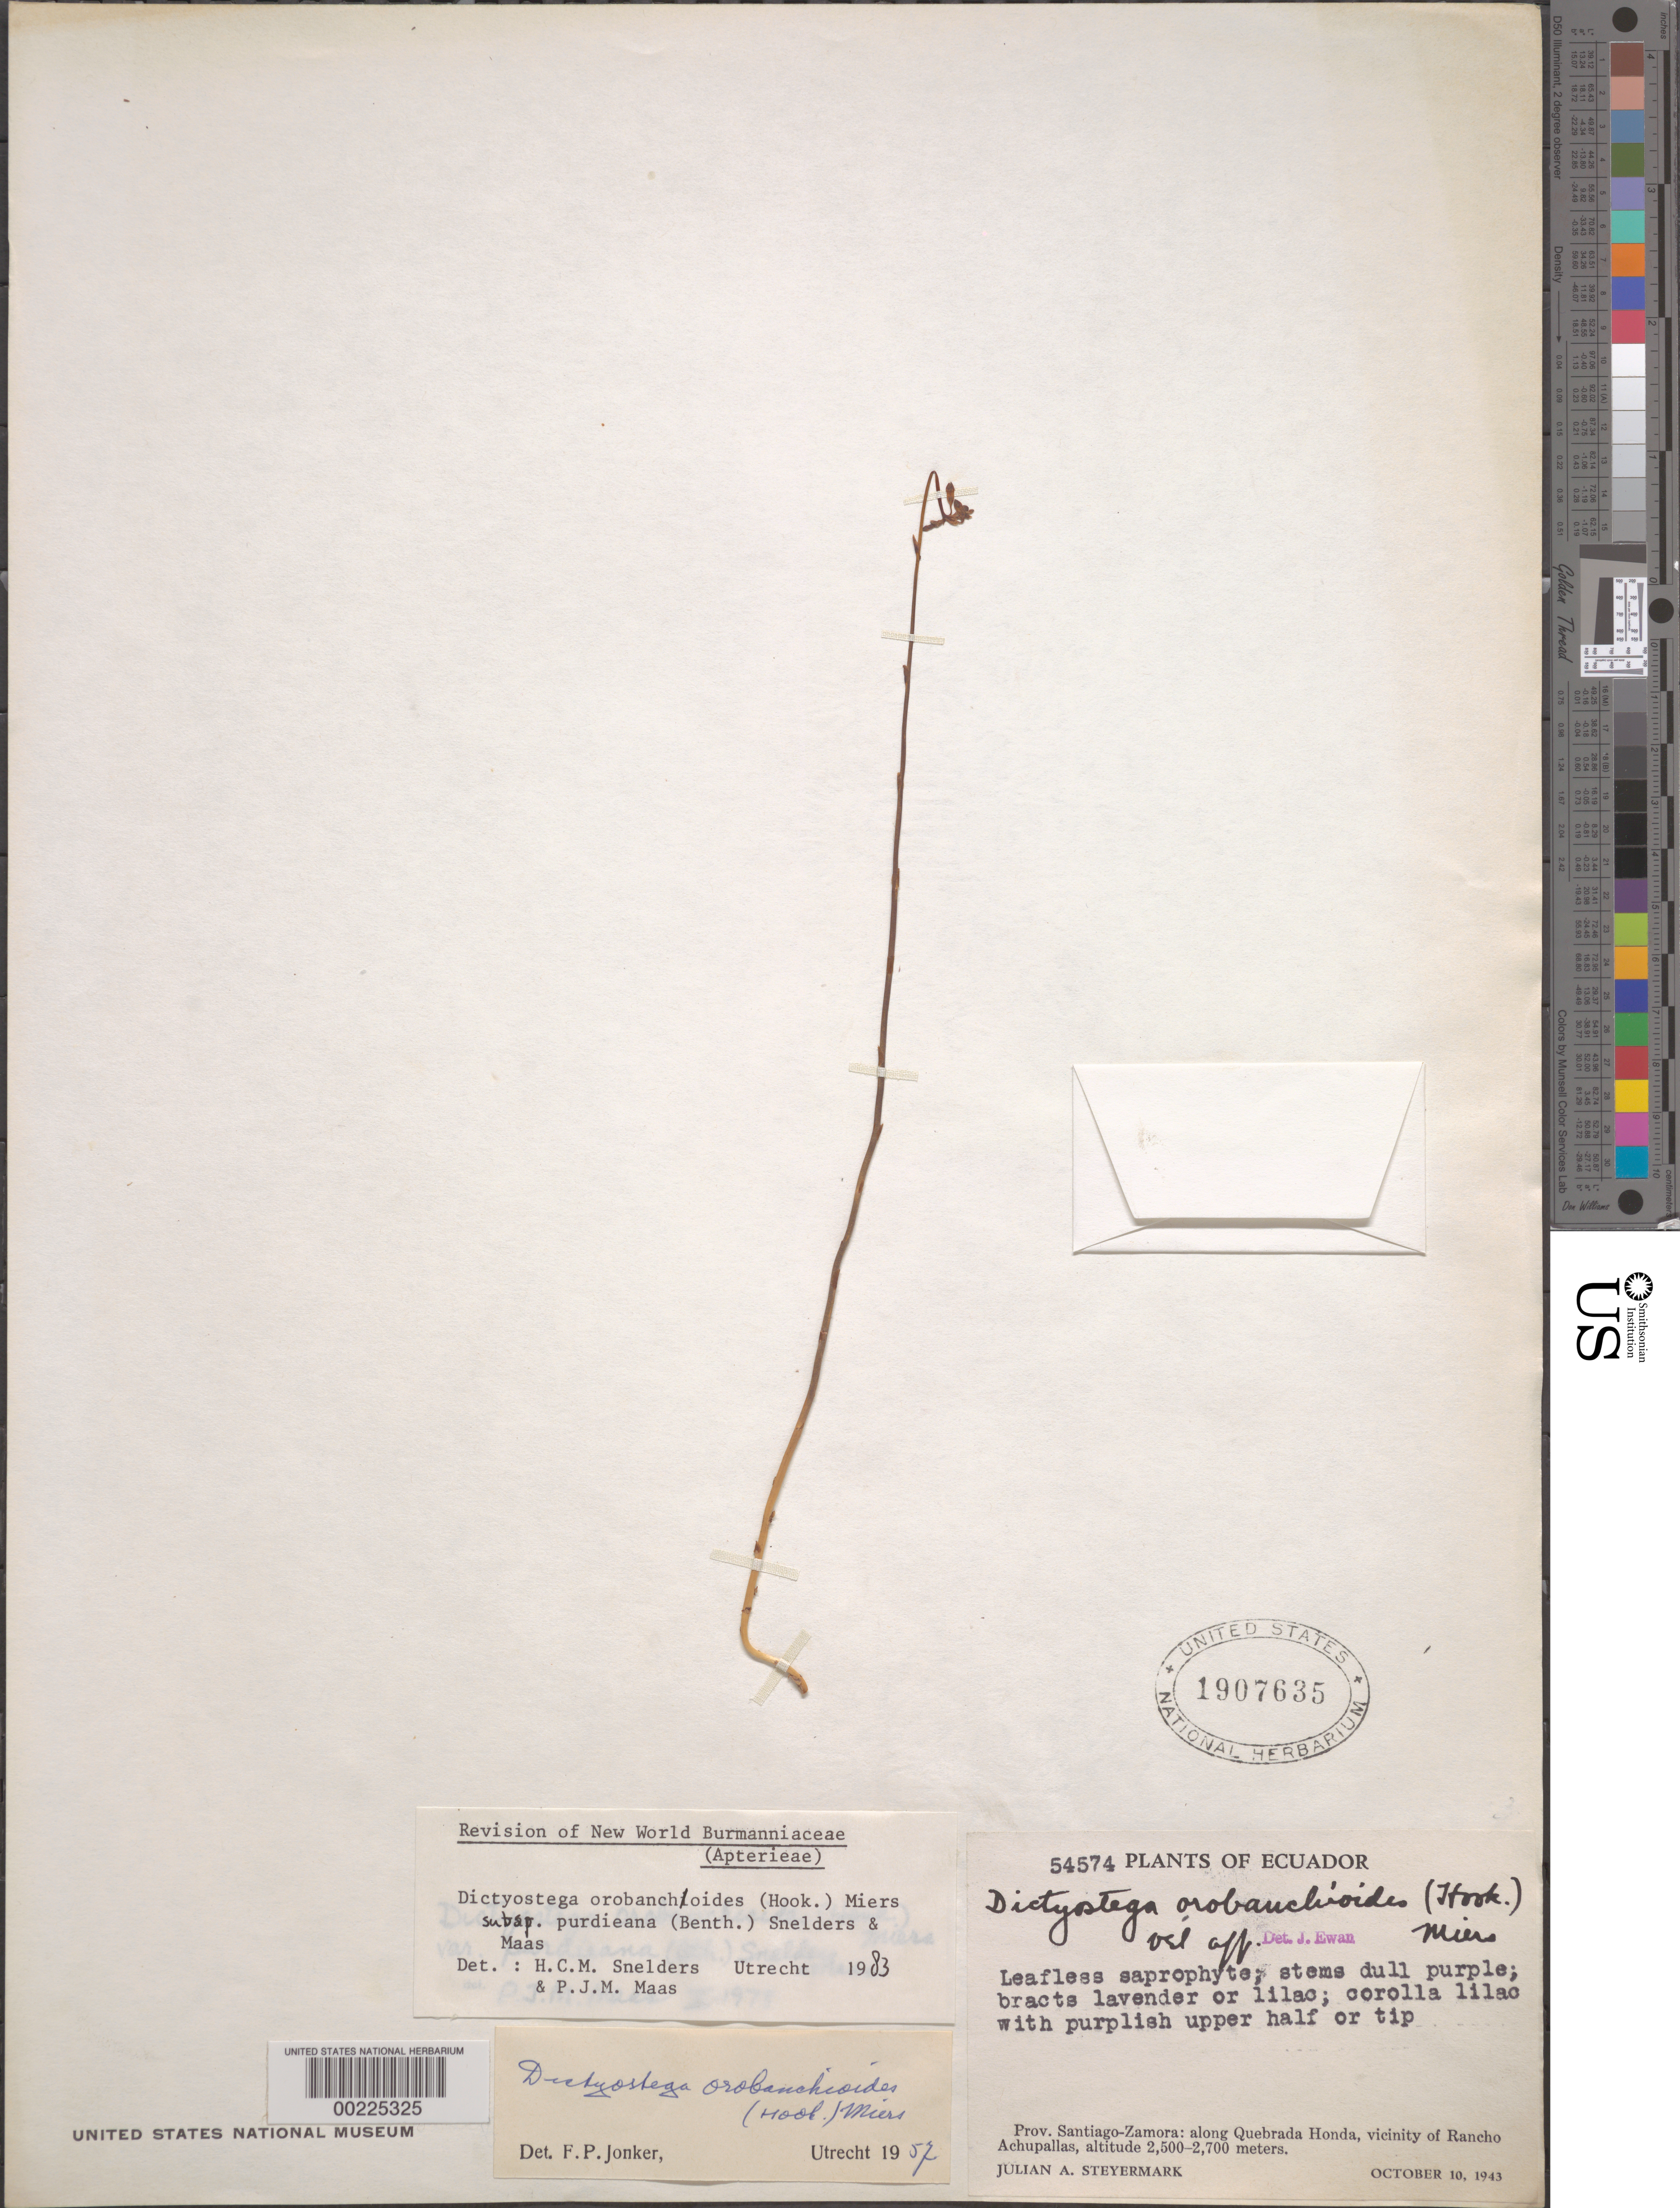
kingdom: Plantae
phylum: Tracheophyta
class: Liliopsida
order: Dioscoreales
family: Burmanniaceae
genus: Dictyostega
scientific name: Dictyostega orobanchoides subsp. purdieana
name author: (Benth.) Snelders & Maas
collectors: J. Steyermark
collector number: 54574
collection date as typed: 10 Oct 1943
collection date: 1943-10-10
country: Ecuador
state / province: Zamora-Chinchipe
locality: Santiago-Zamora: along Quebrada Honda, vicinity of Rancho achupallas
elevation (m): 2500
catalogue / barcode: US 1907635